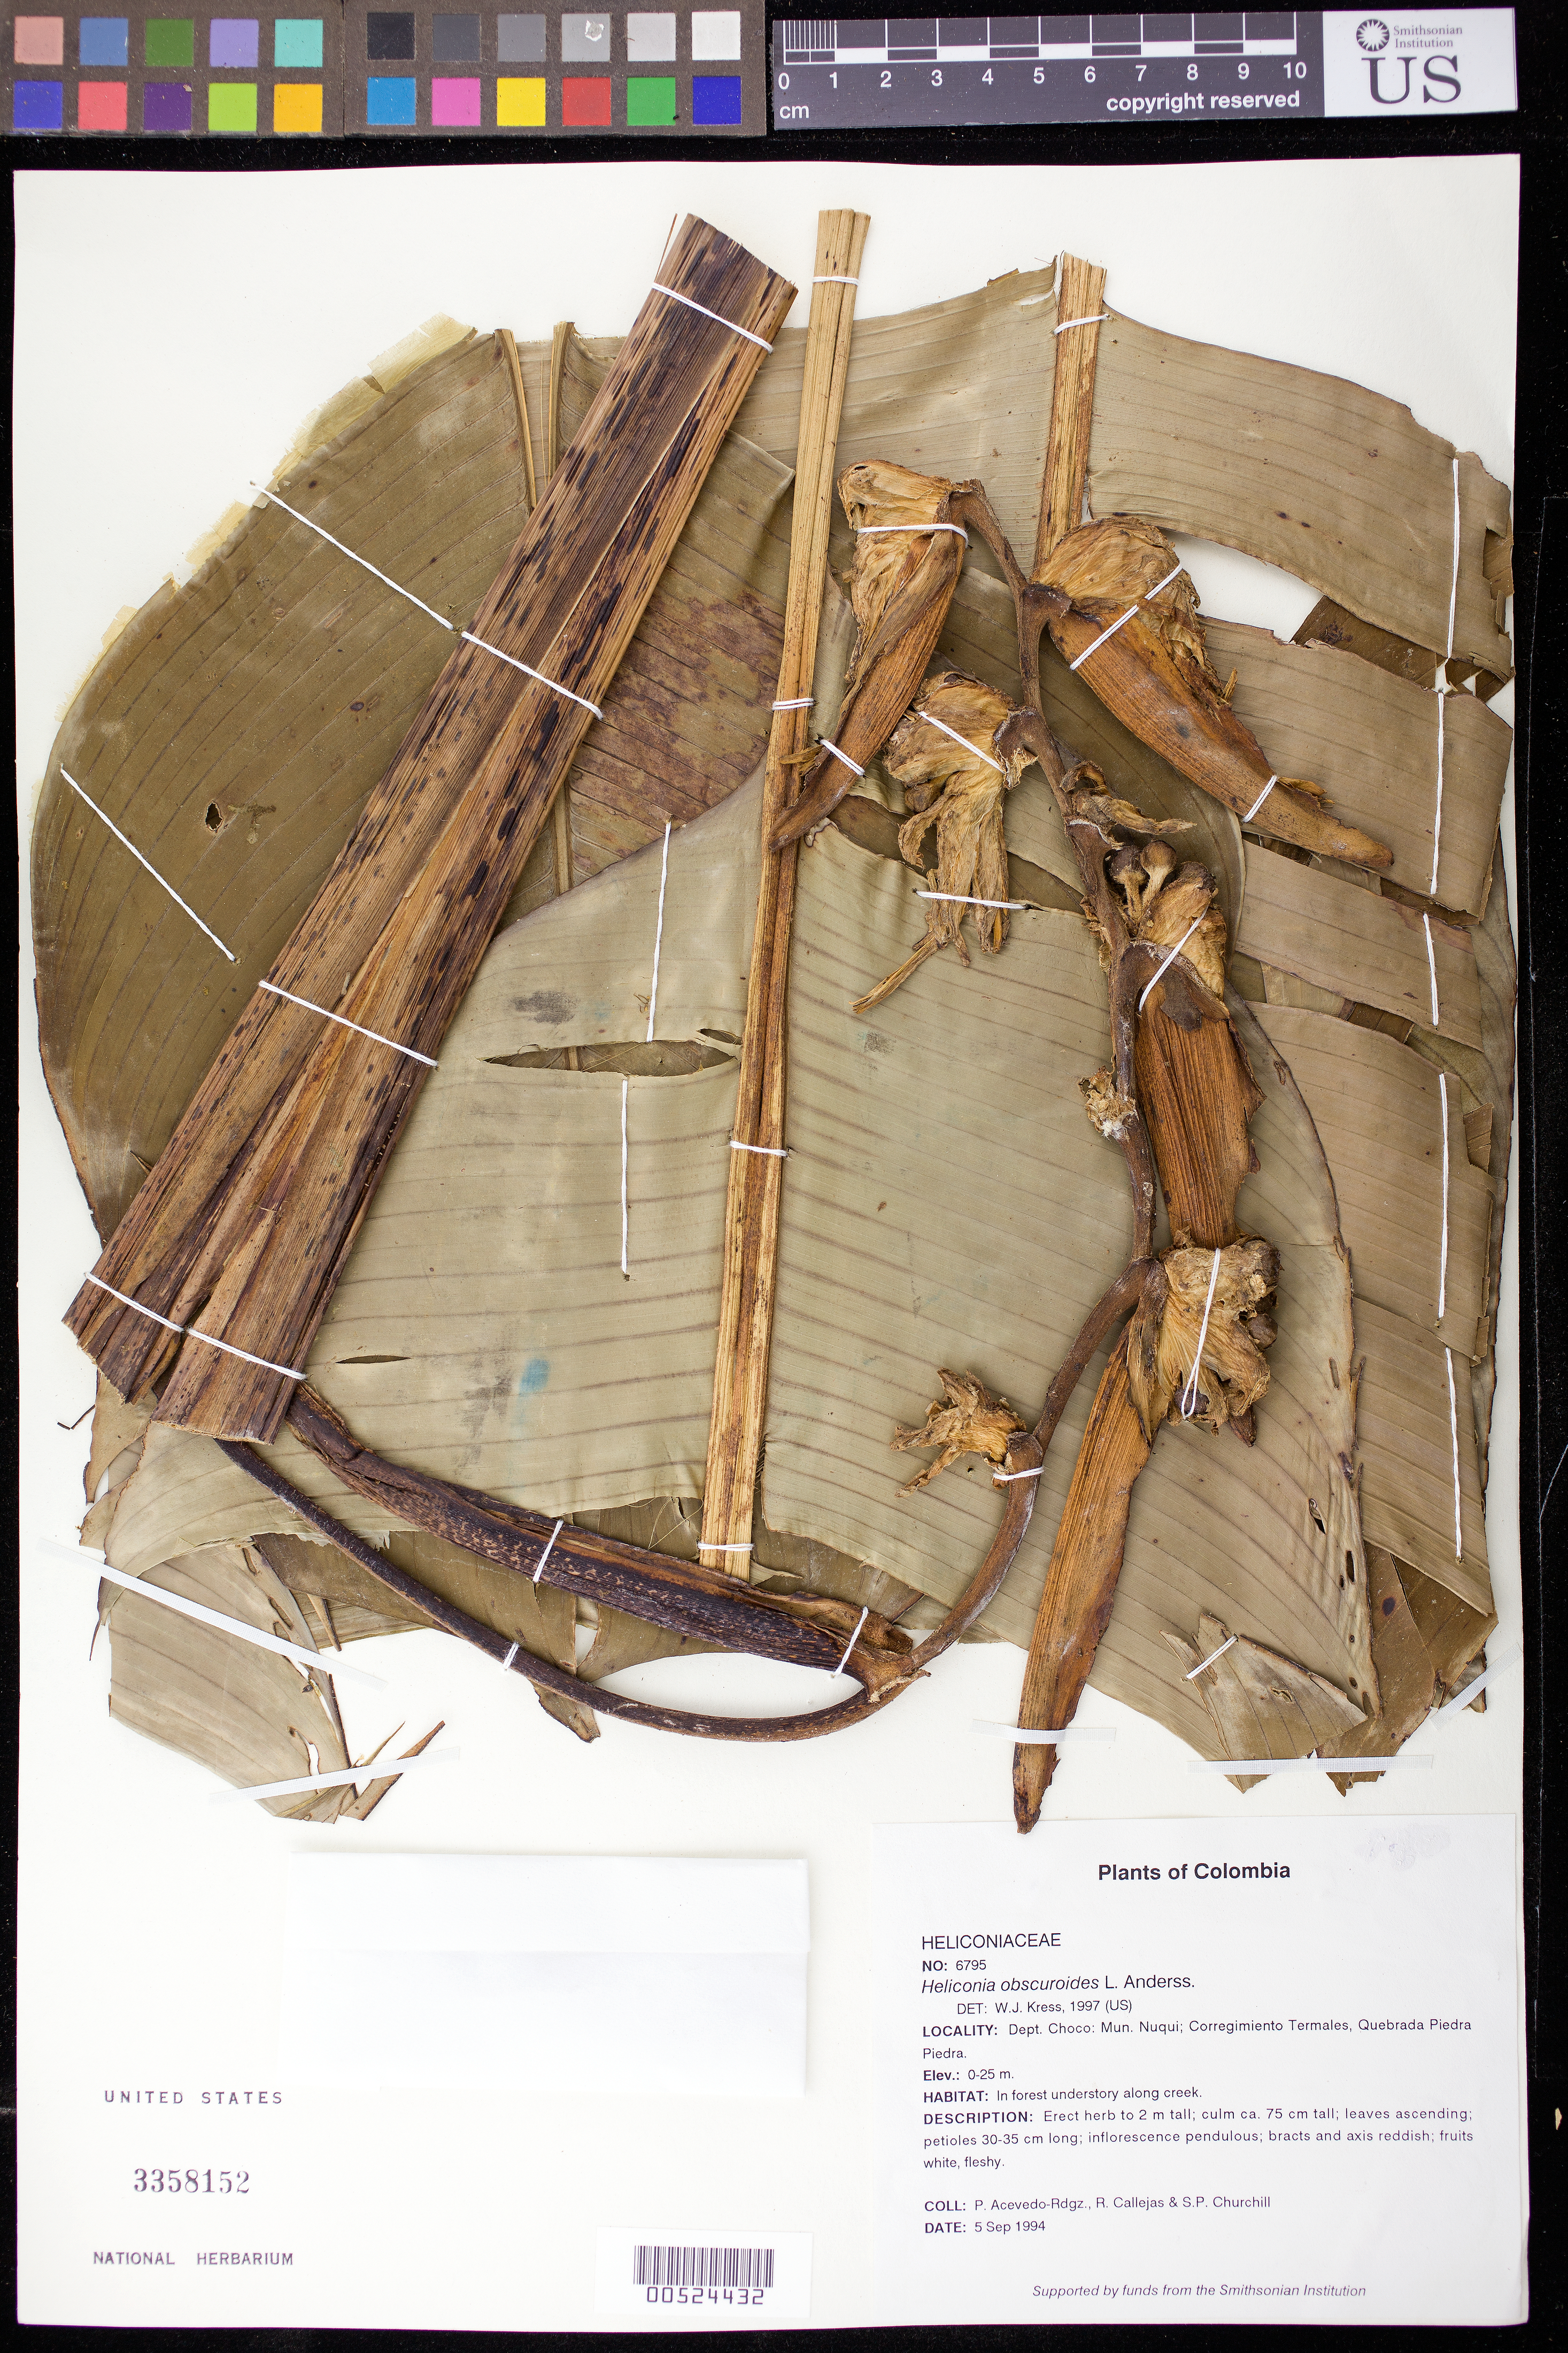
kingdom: Plantae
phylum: Tracheophyta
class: Liliopsida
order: Zingiberales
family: Heliconiaceae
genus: Heliconia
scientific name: Heliconia obscuroides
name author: L. Andersson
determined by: Kress, W. J., (US), Smithsonian Institution - National Museum of Natural History (UNITED STATES)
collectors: P. Acevedo-Rodr., R. Callejas & S. Churchill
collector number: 6795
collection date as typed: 05 Sep 1994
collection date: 1994-09-05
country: Colombia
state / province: Chocó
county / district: Nuqui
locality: Depart. Choco; Mun. Nuqui; Corregimiento Termales. Quebrada Piedra Piedra.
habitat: In forest understory along creek.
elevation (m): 0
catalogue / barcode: US 3358152